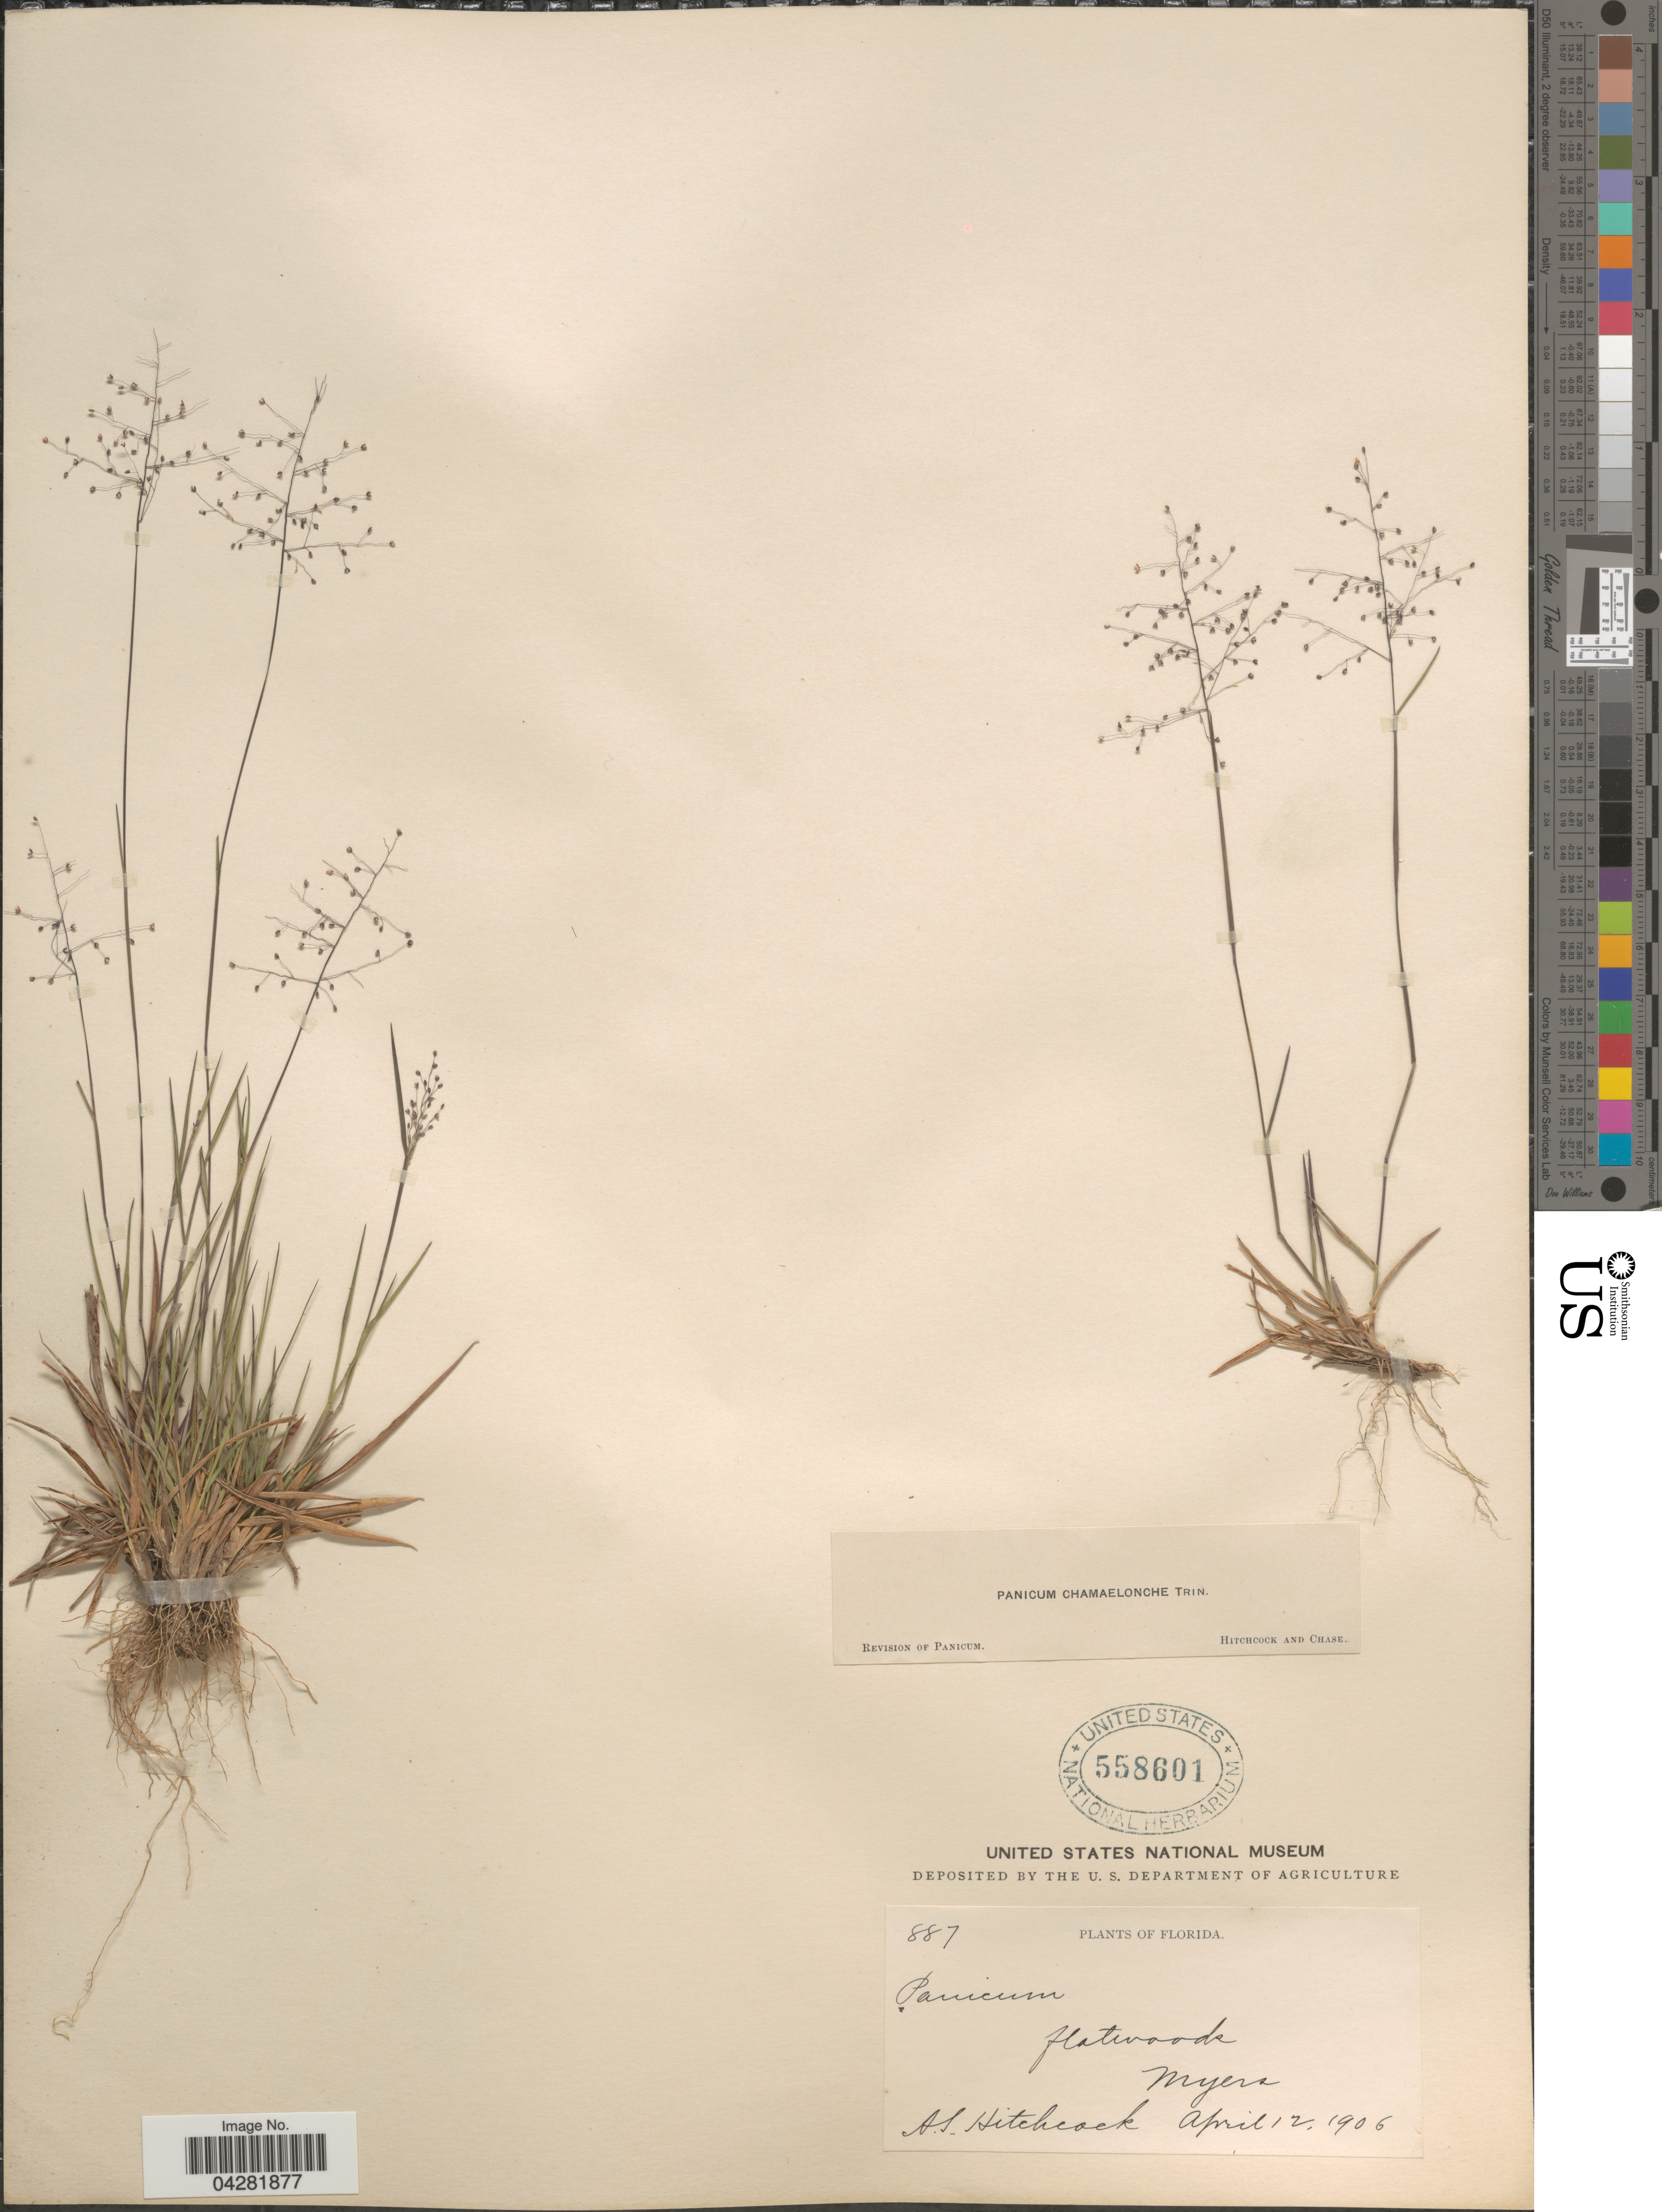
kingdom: Plantae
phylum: Tracheophyta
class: Liliopsida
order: Poales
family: Poaceae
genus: Dichanthelium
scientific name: Dichanthelium ensifolium var. ensifolium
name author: (Baldwin ex Elliot) Gould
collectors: A. S. Hitchcock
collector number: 887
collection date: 1906-04-12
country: United States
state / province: Florida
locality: Myers.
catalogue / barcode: US 558601